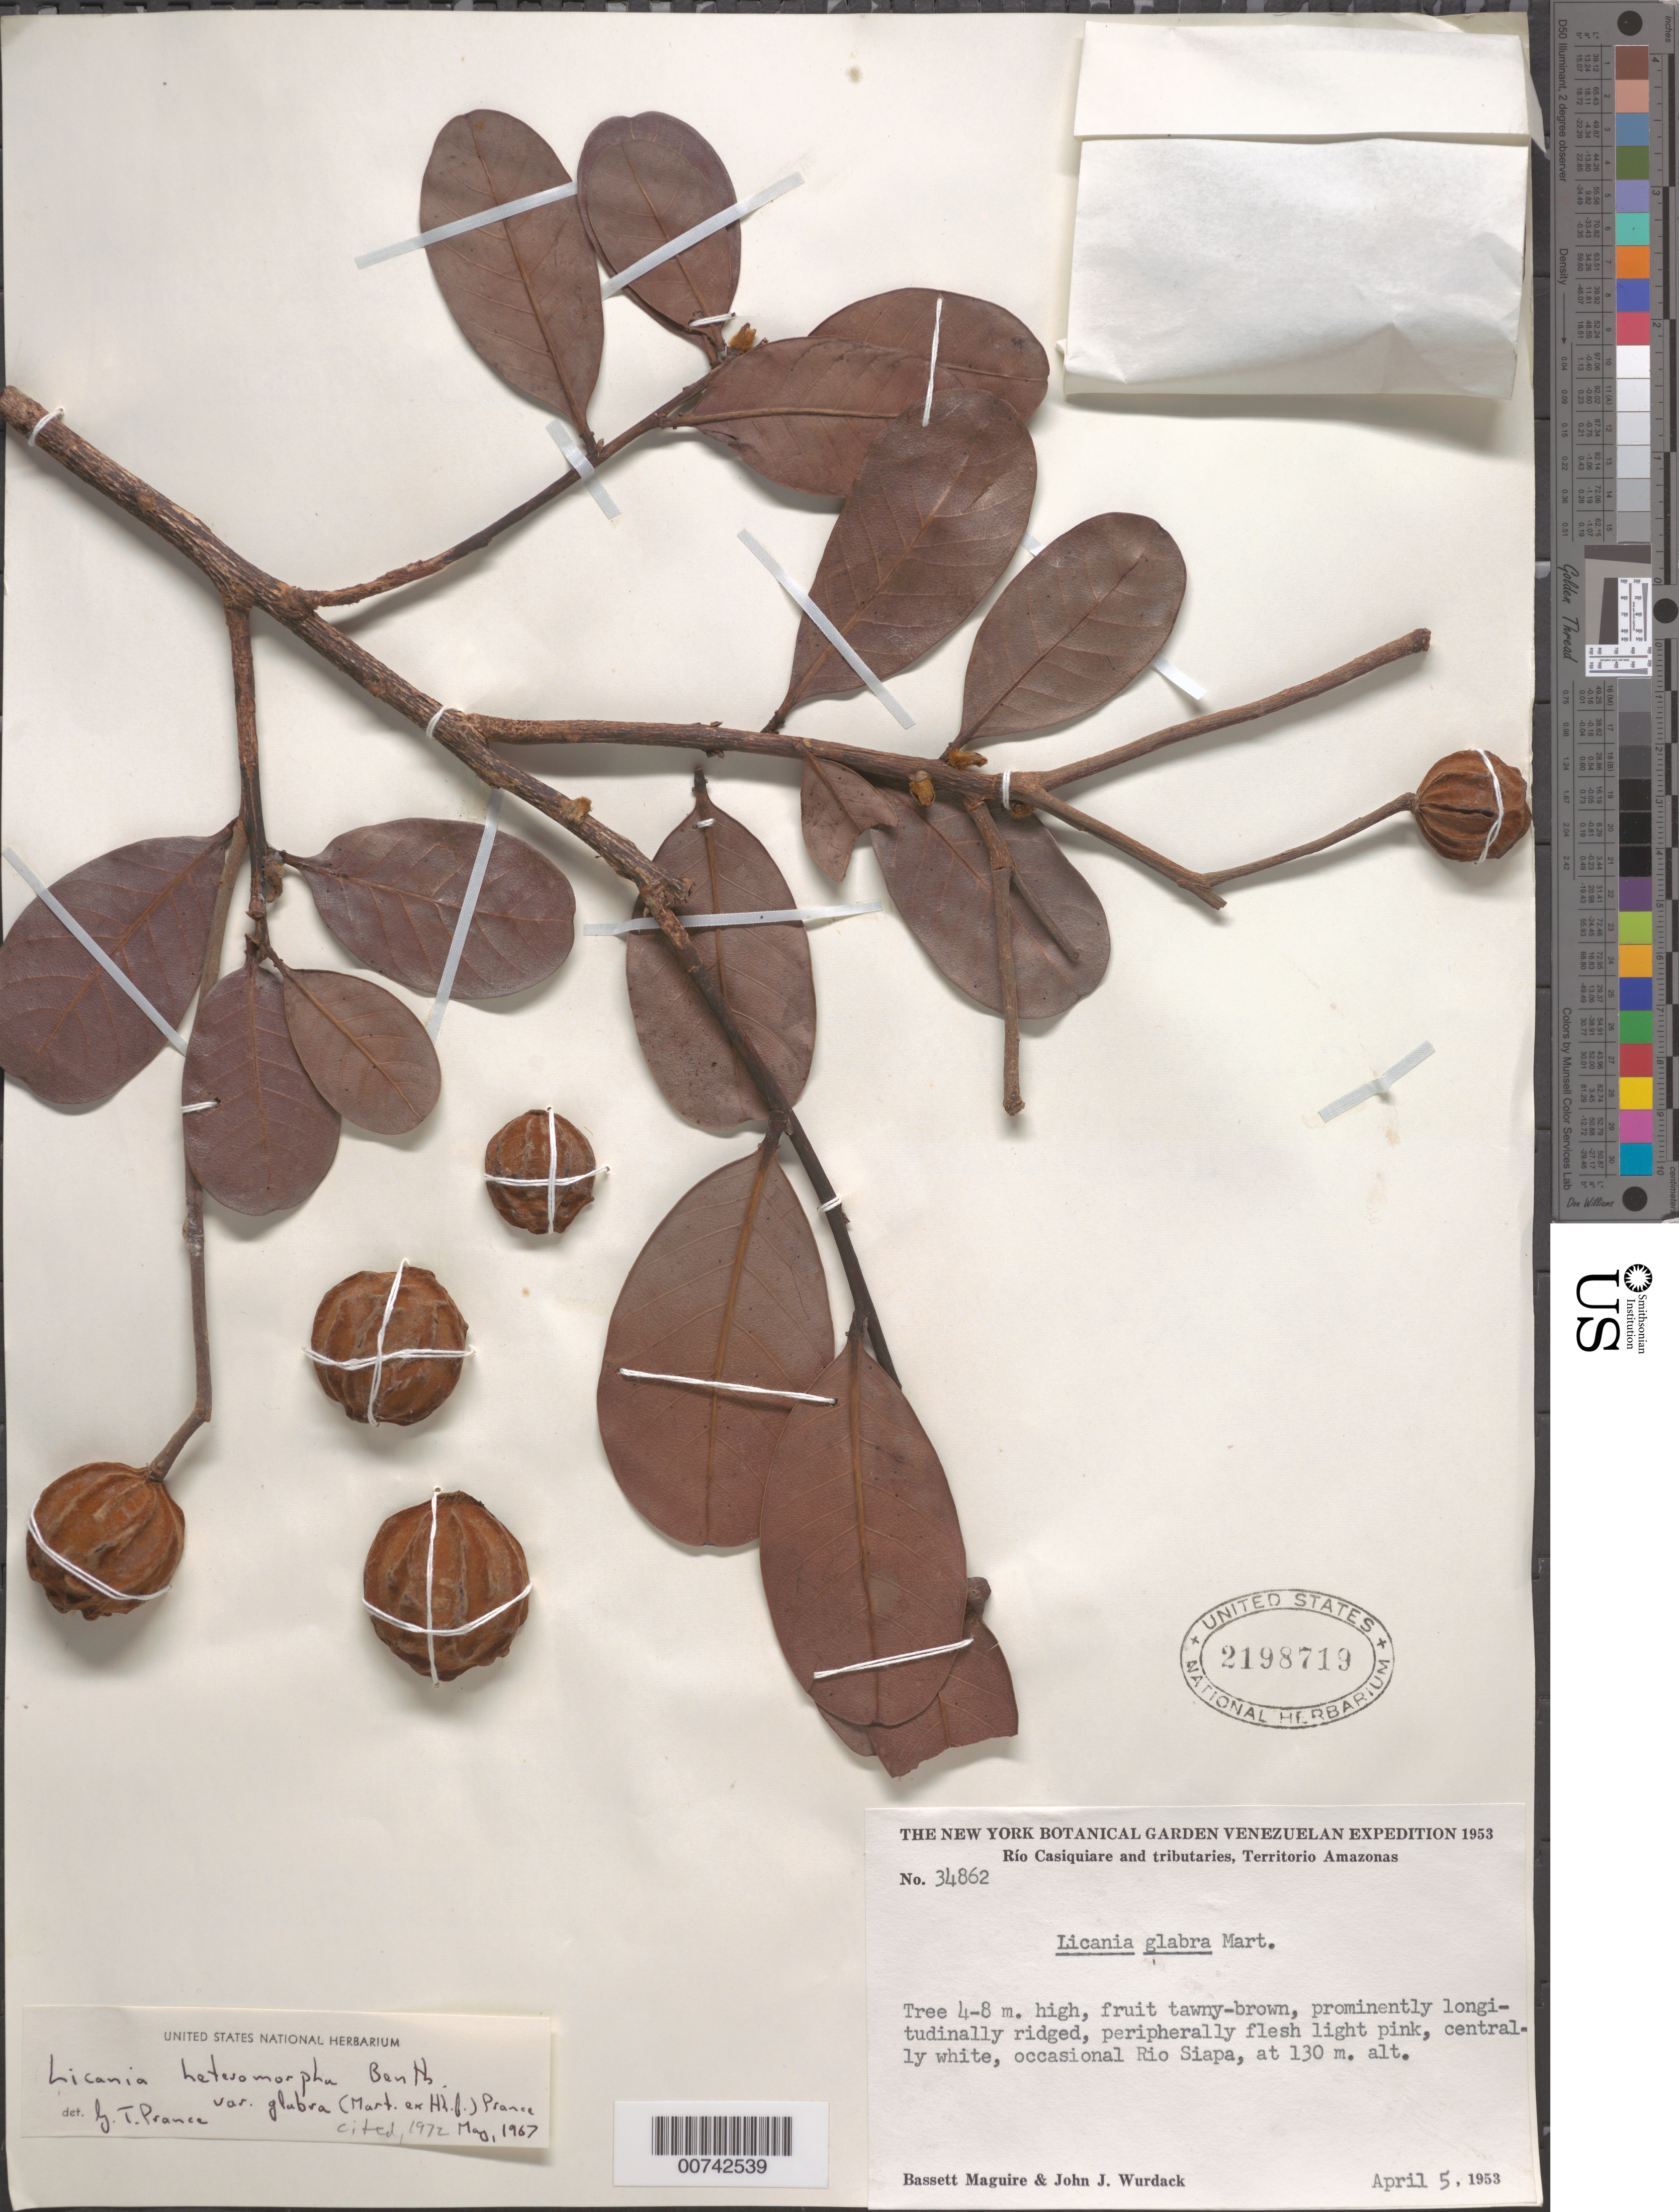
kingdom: Plantae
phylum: Tracheophyta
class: Magnoliopsida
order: Malpighiales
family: Chrysobalanaceae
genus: Hymenopus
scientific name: Hymenopus heteromorphus var. glabrus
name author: (Mart. ex Hook. f.) Sothers & Prance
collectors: B. Maguire & J. J. Wurdack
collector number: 34862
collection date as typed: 5-Apr-53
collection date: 1953-04-05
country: Venezuela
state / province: Amazonas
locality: Río Siapa, Río Casiquiare, near mouth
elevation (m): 130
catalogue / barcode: US 2198719